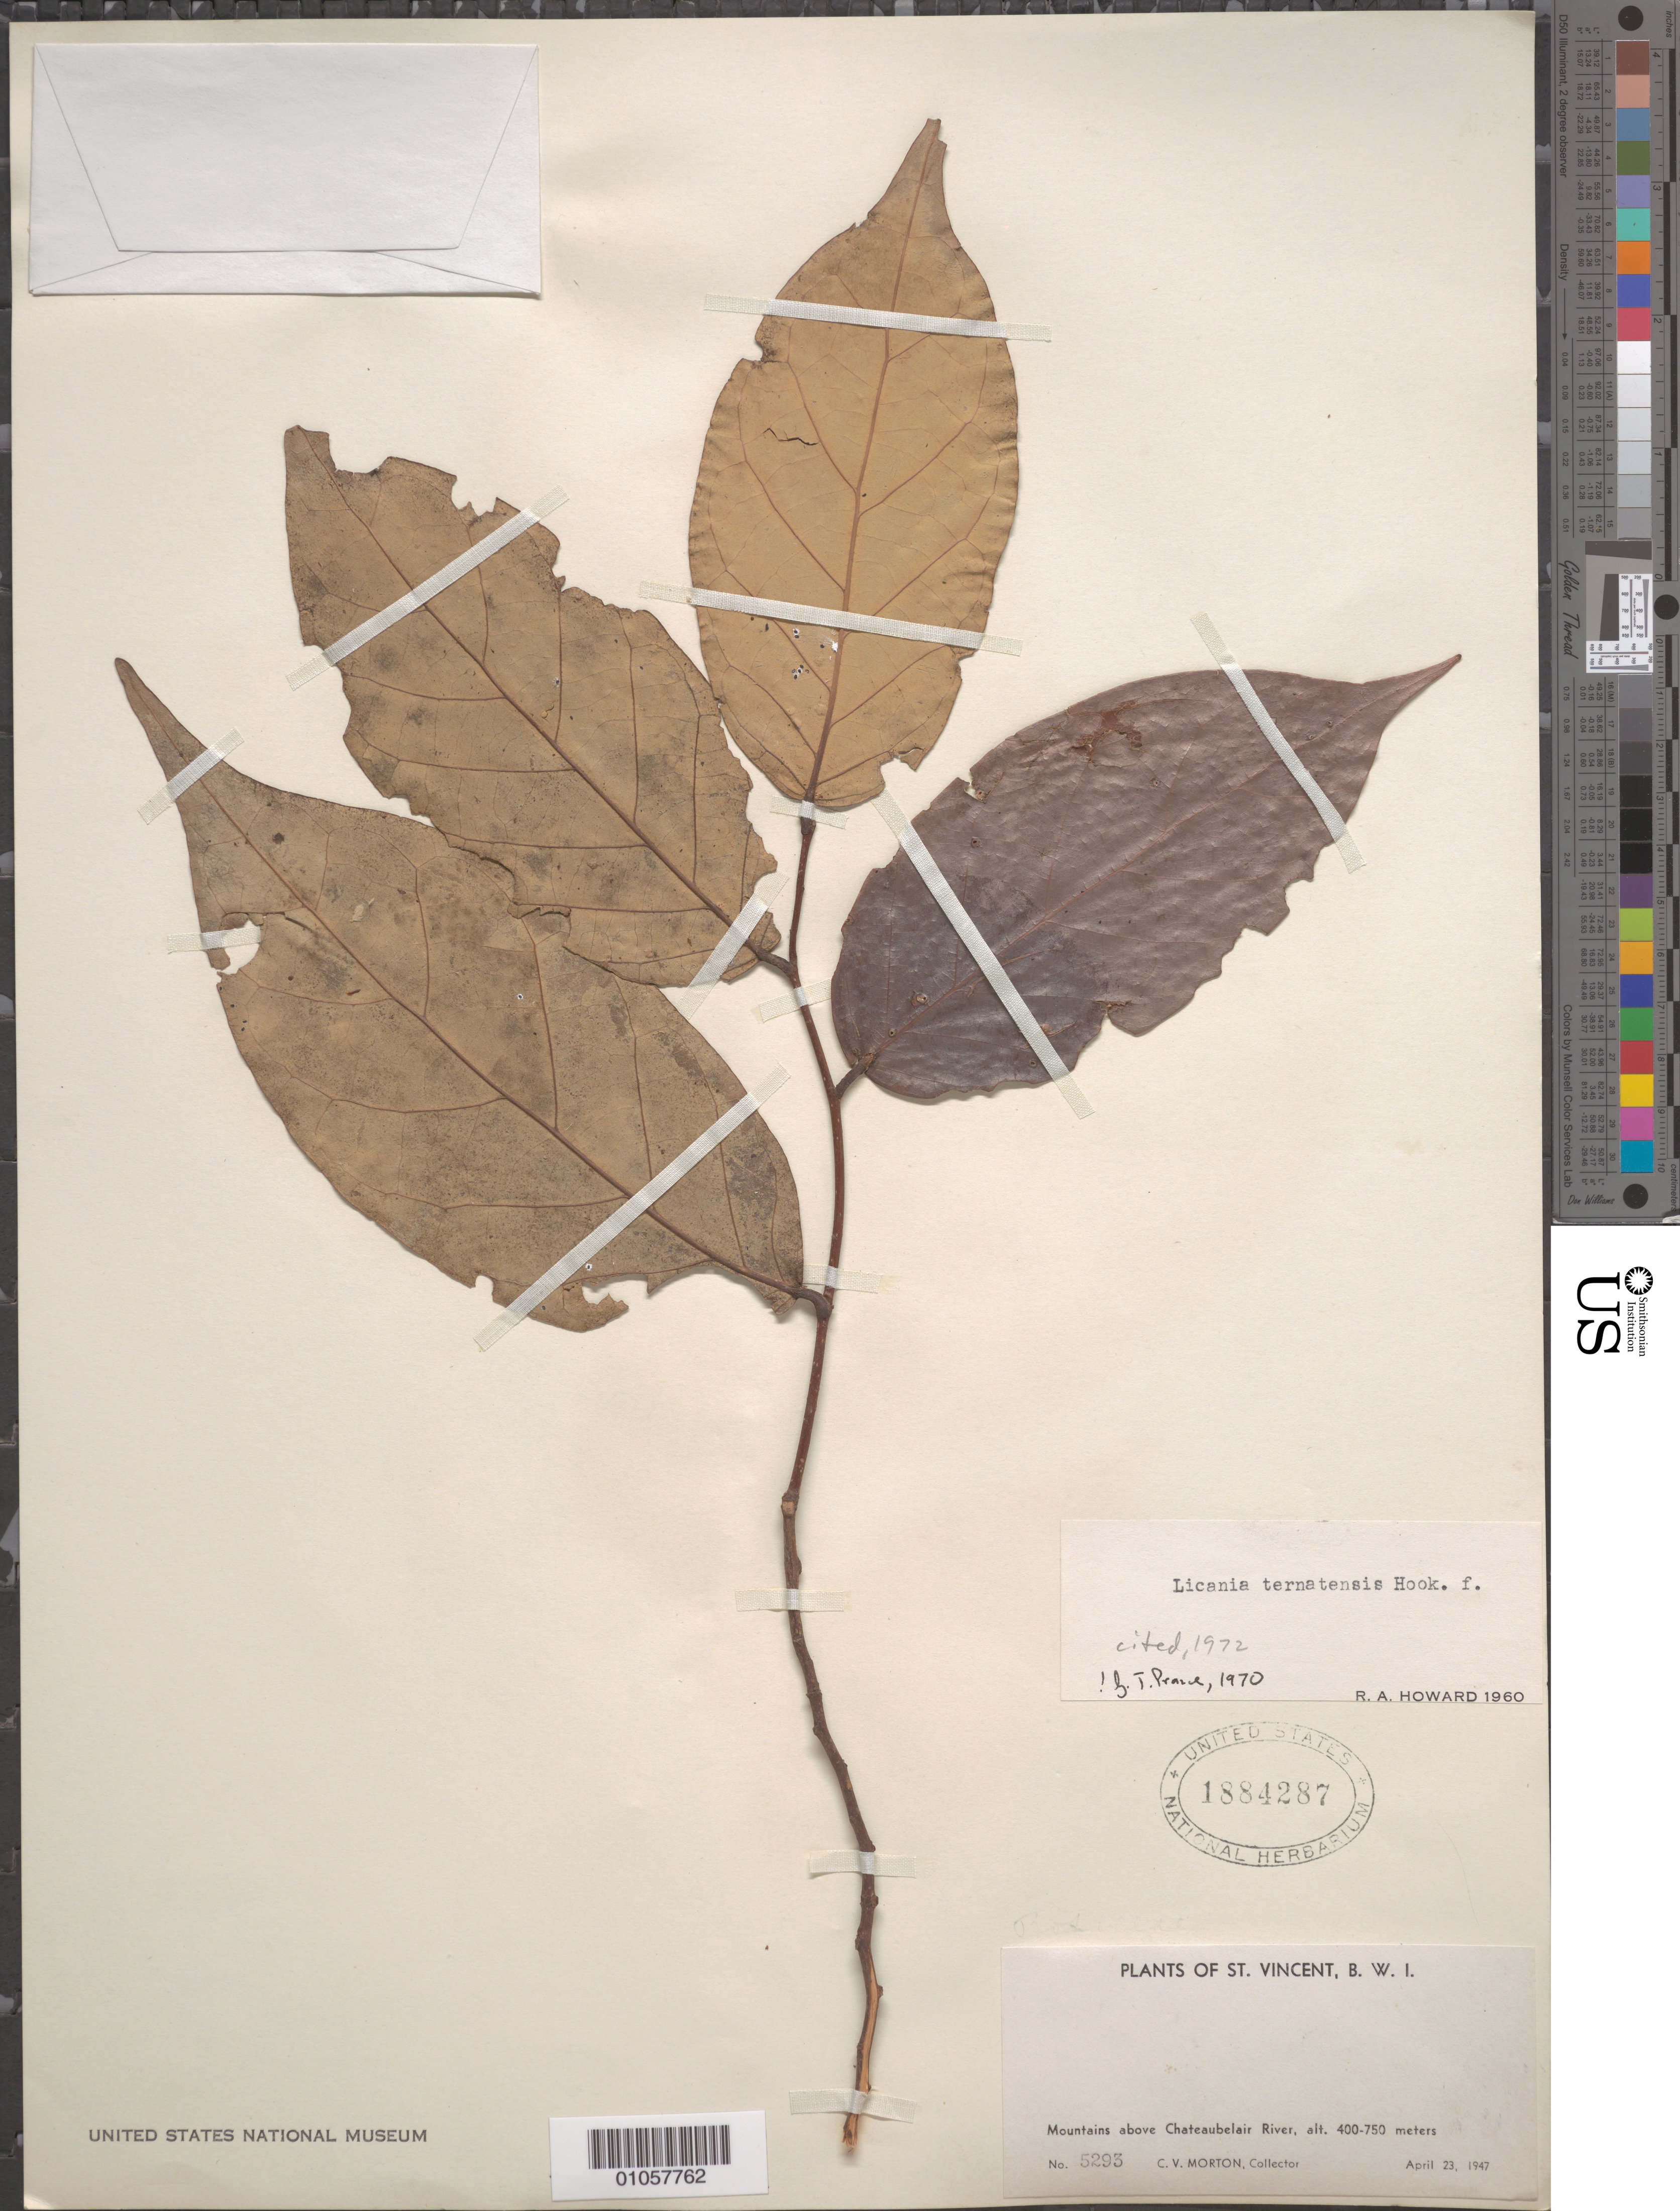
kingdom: Plantae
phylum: Tracheophyta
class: Magnoliopsida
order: Malpighiales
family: Chrysobalanaceae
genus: Licania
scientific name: Licania ternatensis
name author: Hook. f. ex Duss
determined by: Prance, G. T.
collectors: C. V. Morton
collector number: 5293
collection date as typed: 23 Apr 1947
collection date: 1947-04-23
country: St. Vincent - Grenadines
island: St. Vincent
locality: Chateaubelair River, mountains above river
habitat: Mountains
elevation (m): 400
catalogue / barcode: US 1884287